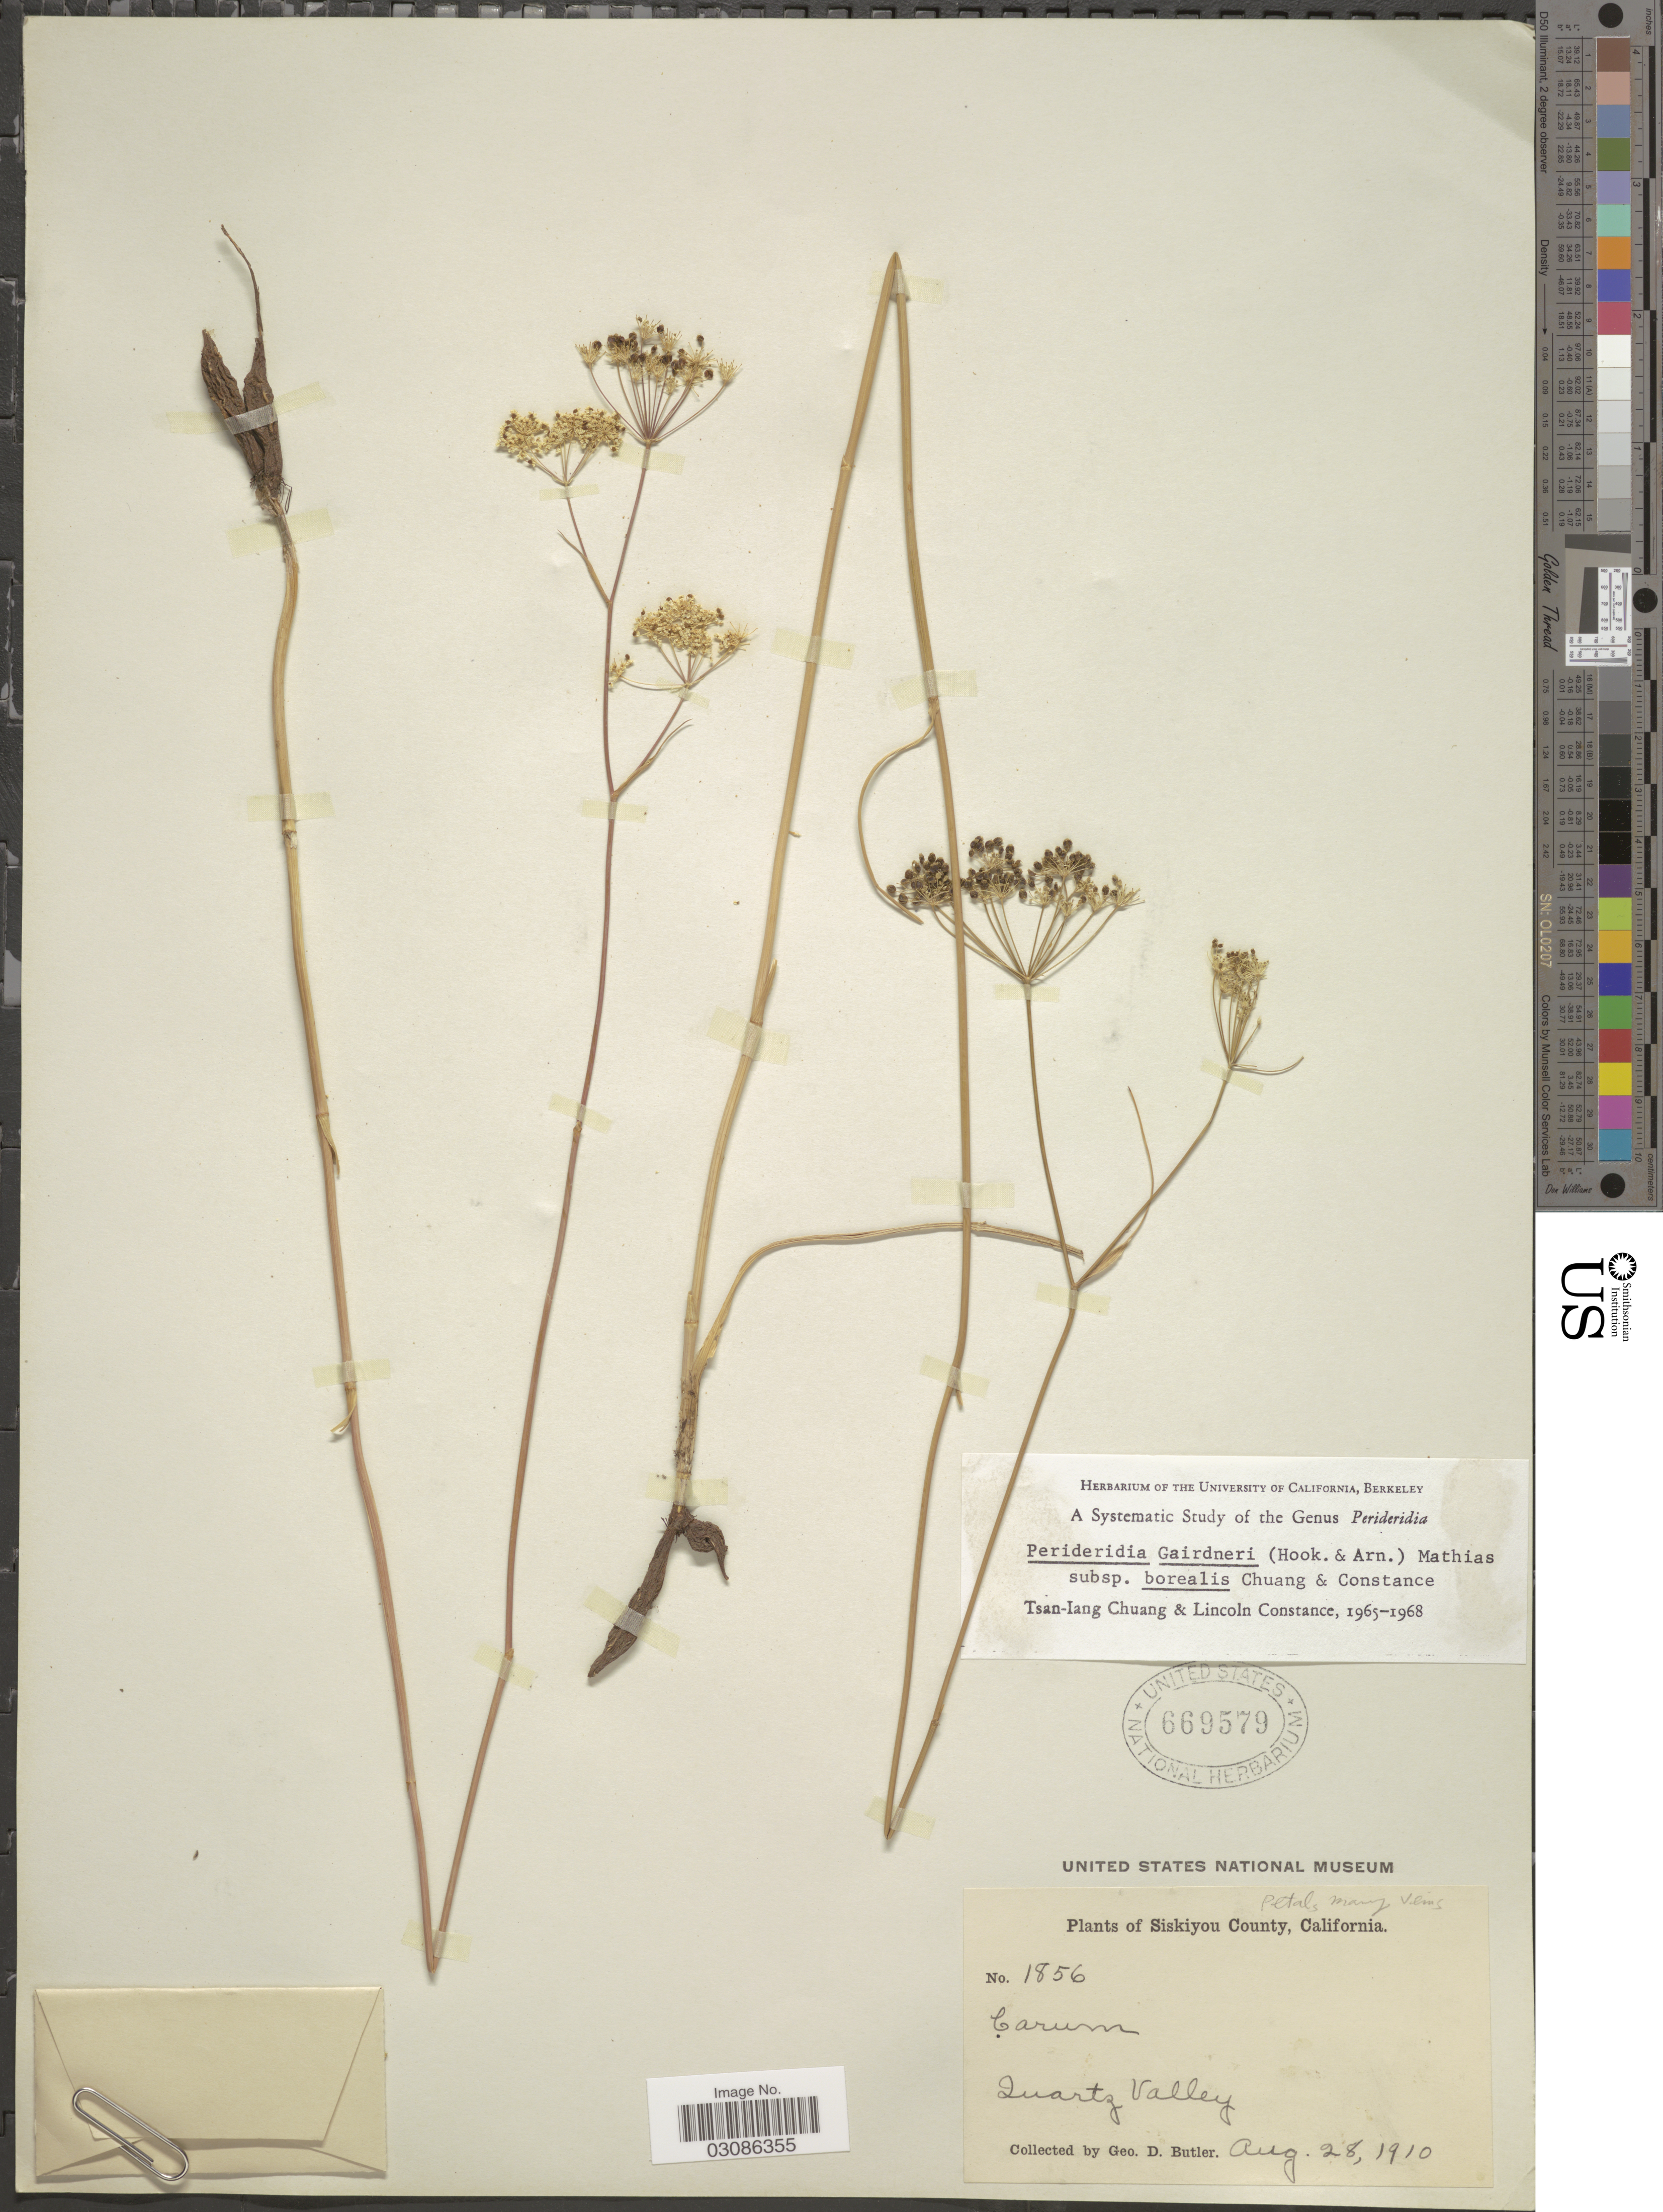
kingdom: Plantae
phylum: Tracheophyta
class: Magnoliopsida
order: Apiales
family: Apiaceae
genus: Perideridia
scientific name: Perideridia gairdneri subsp. borealis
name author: T.I. Chuang & Constance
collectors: G. D. Butler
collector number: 1856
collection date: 1910-08-28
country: United States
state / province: California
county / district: Siskiyou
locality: Siskiyou County, Quartz Valley.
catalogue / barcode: US 669579